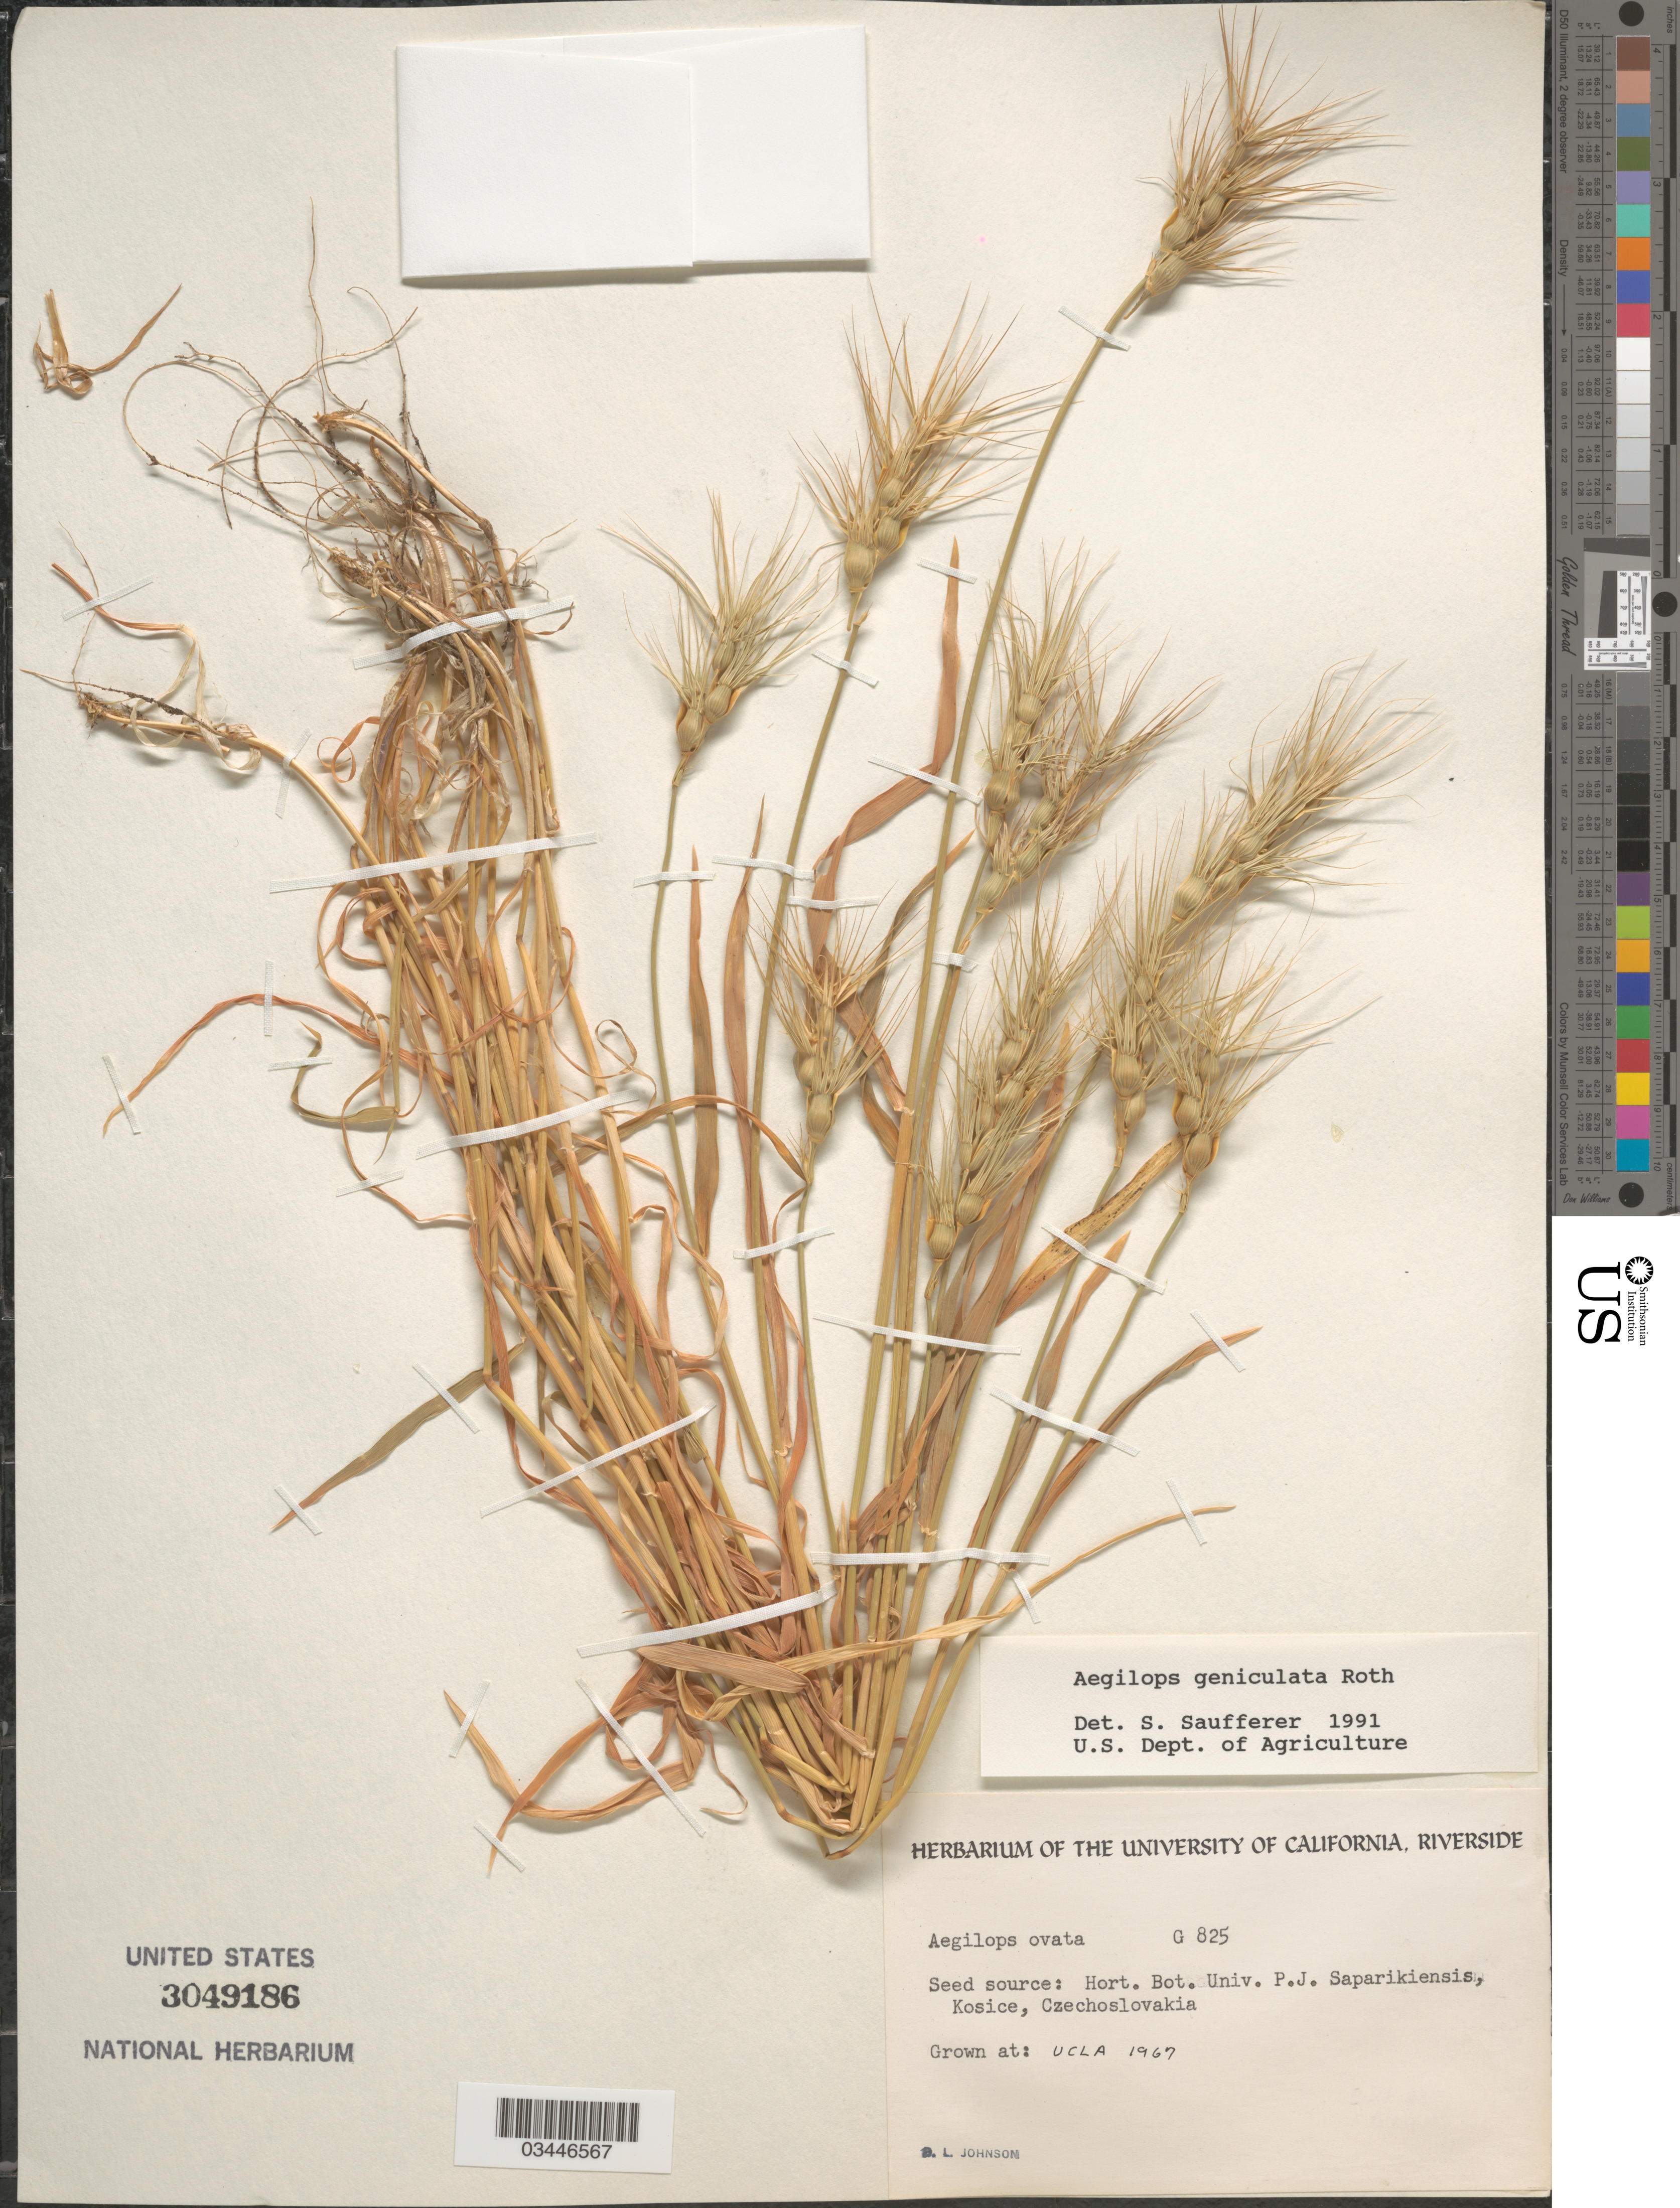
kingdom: Plantae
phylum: Tracheophyta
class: Liliopsida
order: Poales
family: Poaceae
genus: Aegilops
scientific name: Aegilops geniculata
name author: Roth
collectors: B. Johnson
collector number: G825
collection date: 1967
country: United States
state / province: California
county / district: Los Angeles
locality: UCLA.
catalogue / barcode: US 3049186